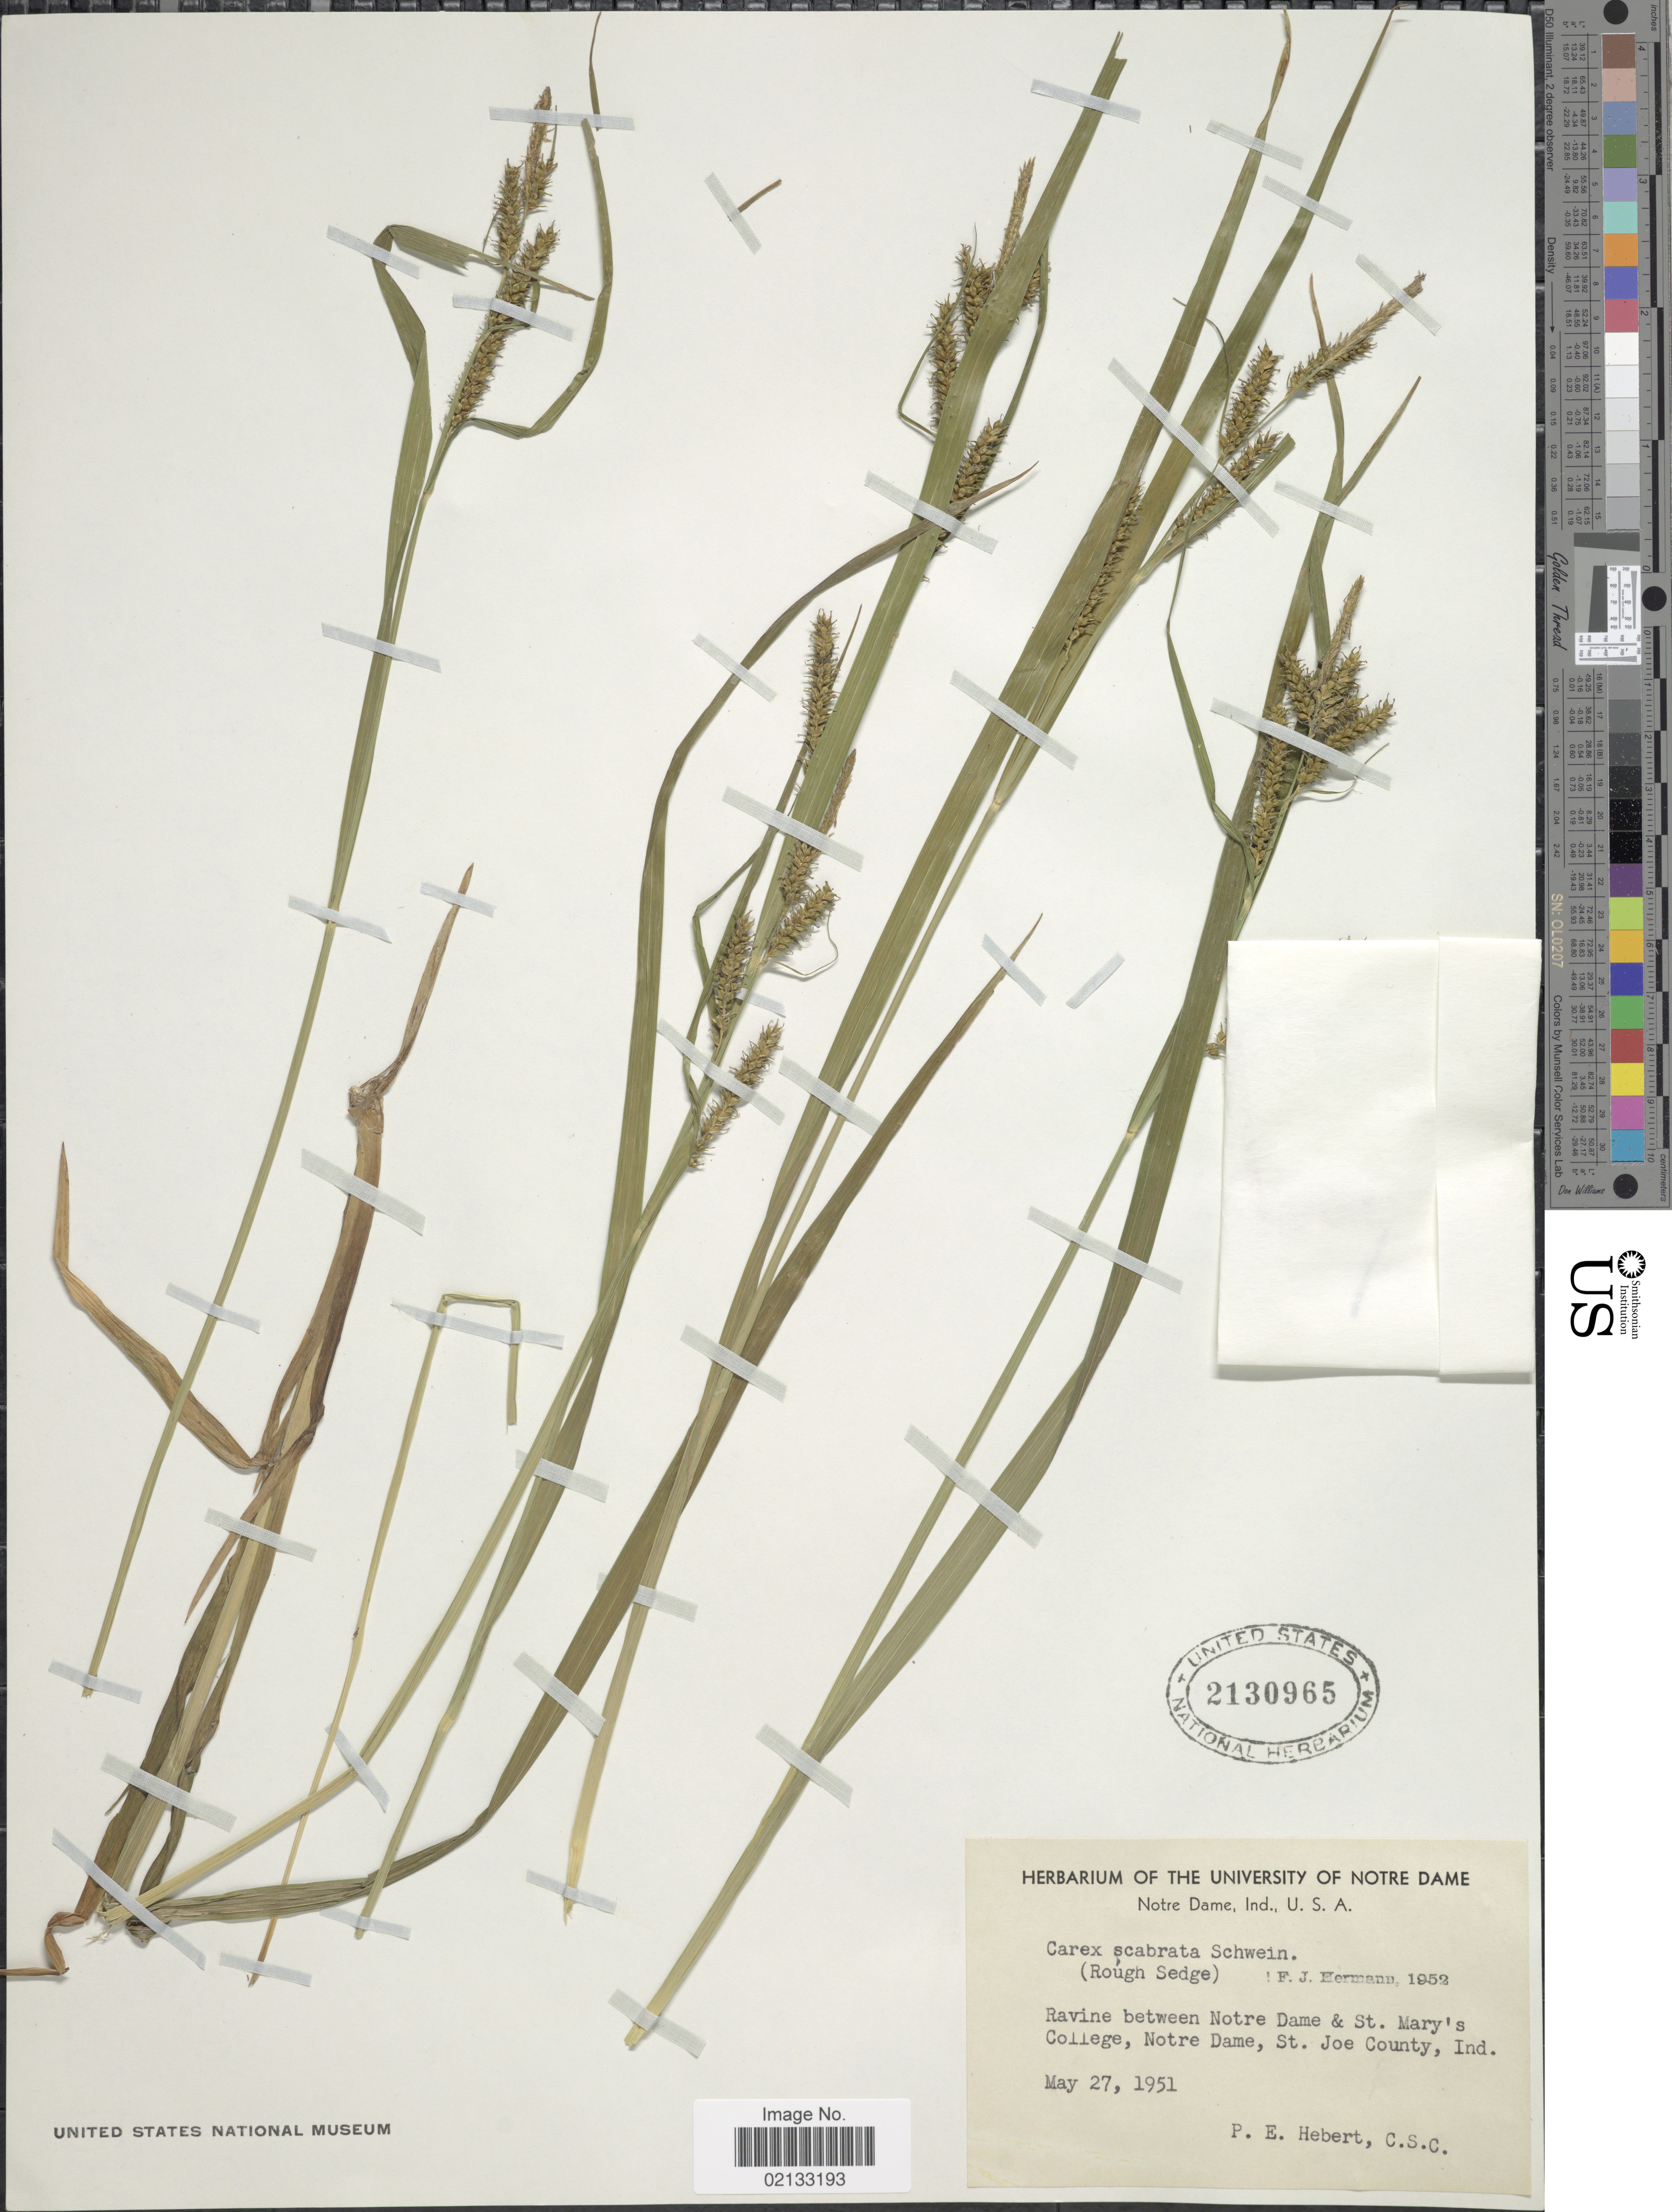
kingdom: Plantae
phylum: Tracheophyta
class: Liliopsida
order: Poales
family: Cyperaceae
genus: Carex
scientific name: Carex scabrata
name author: Schwein.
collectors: P. Hebert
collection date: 1951-05-27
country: United States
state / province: Indiana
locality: Ravine between Notre Dame & St. Mary's College, Notre Dame, St. Joe County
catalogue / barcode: US 2130965